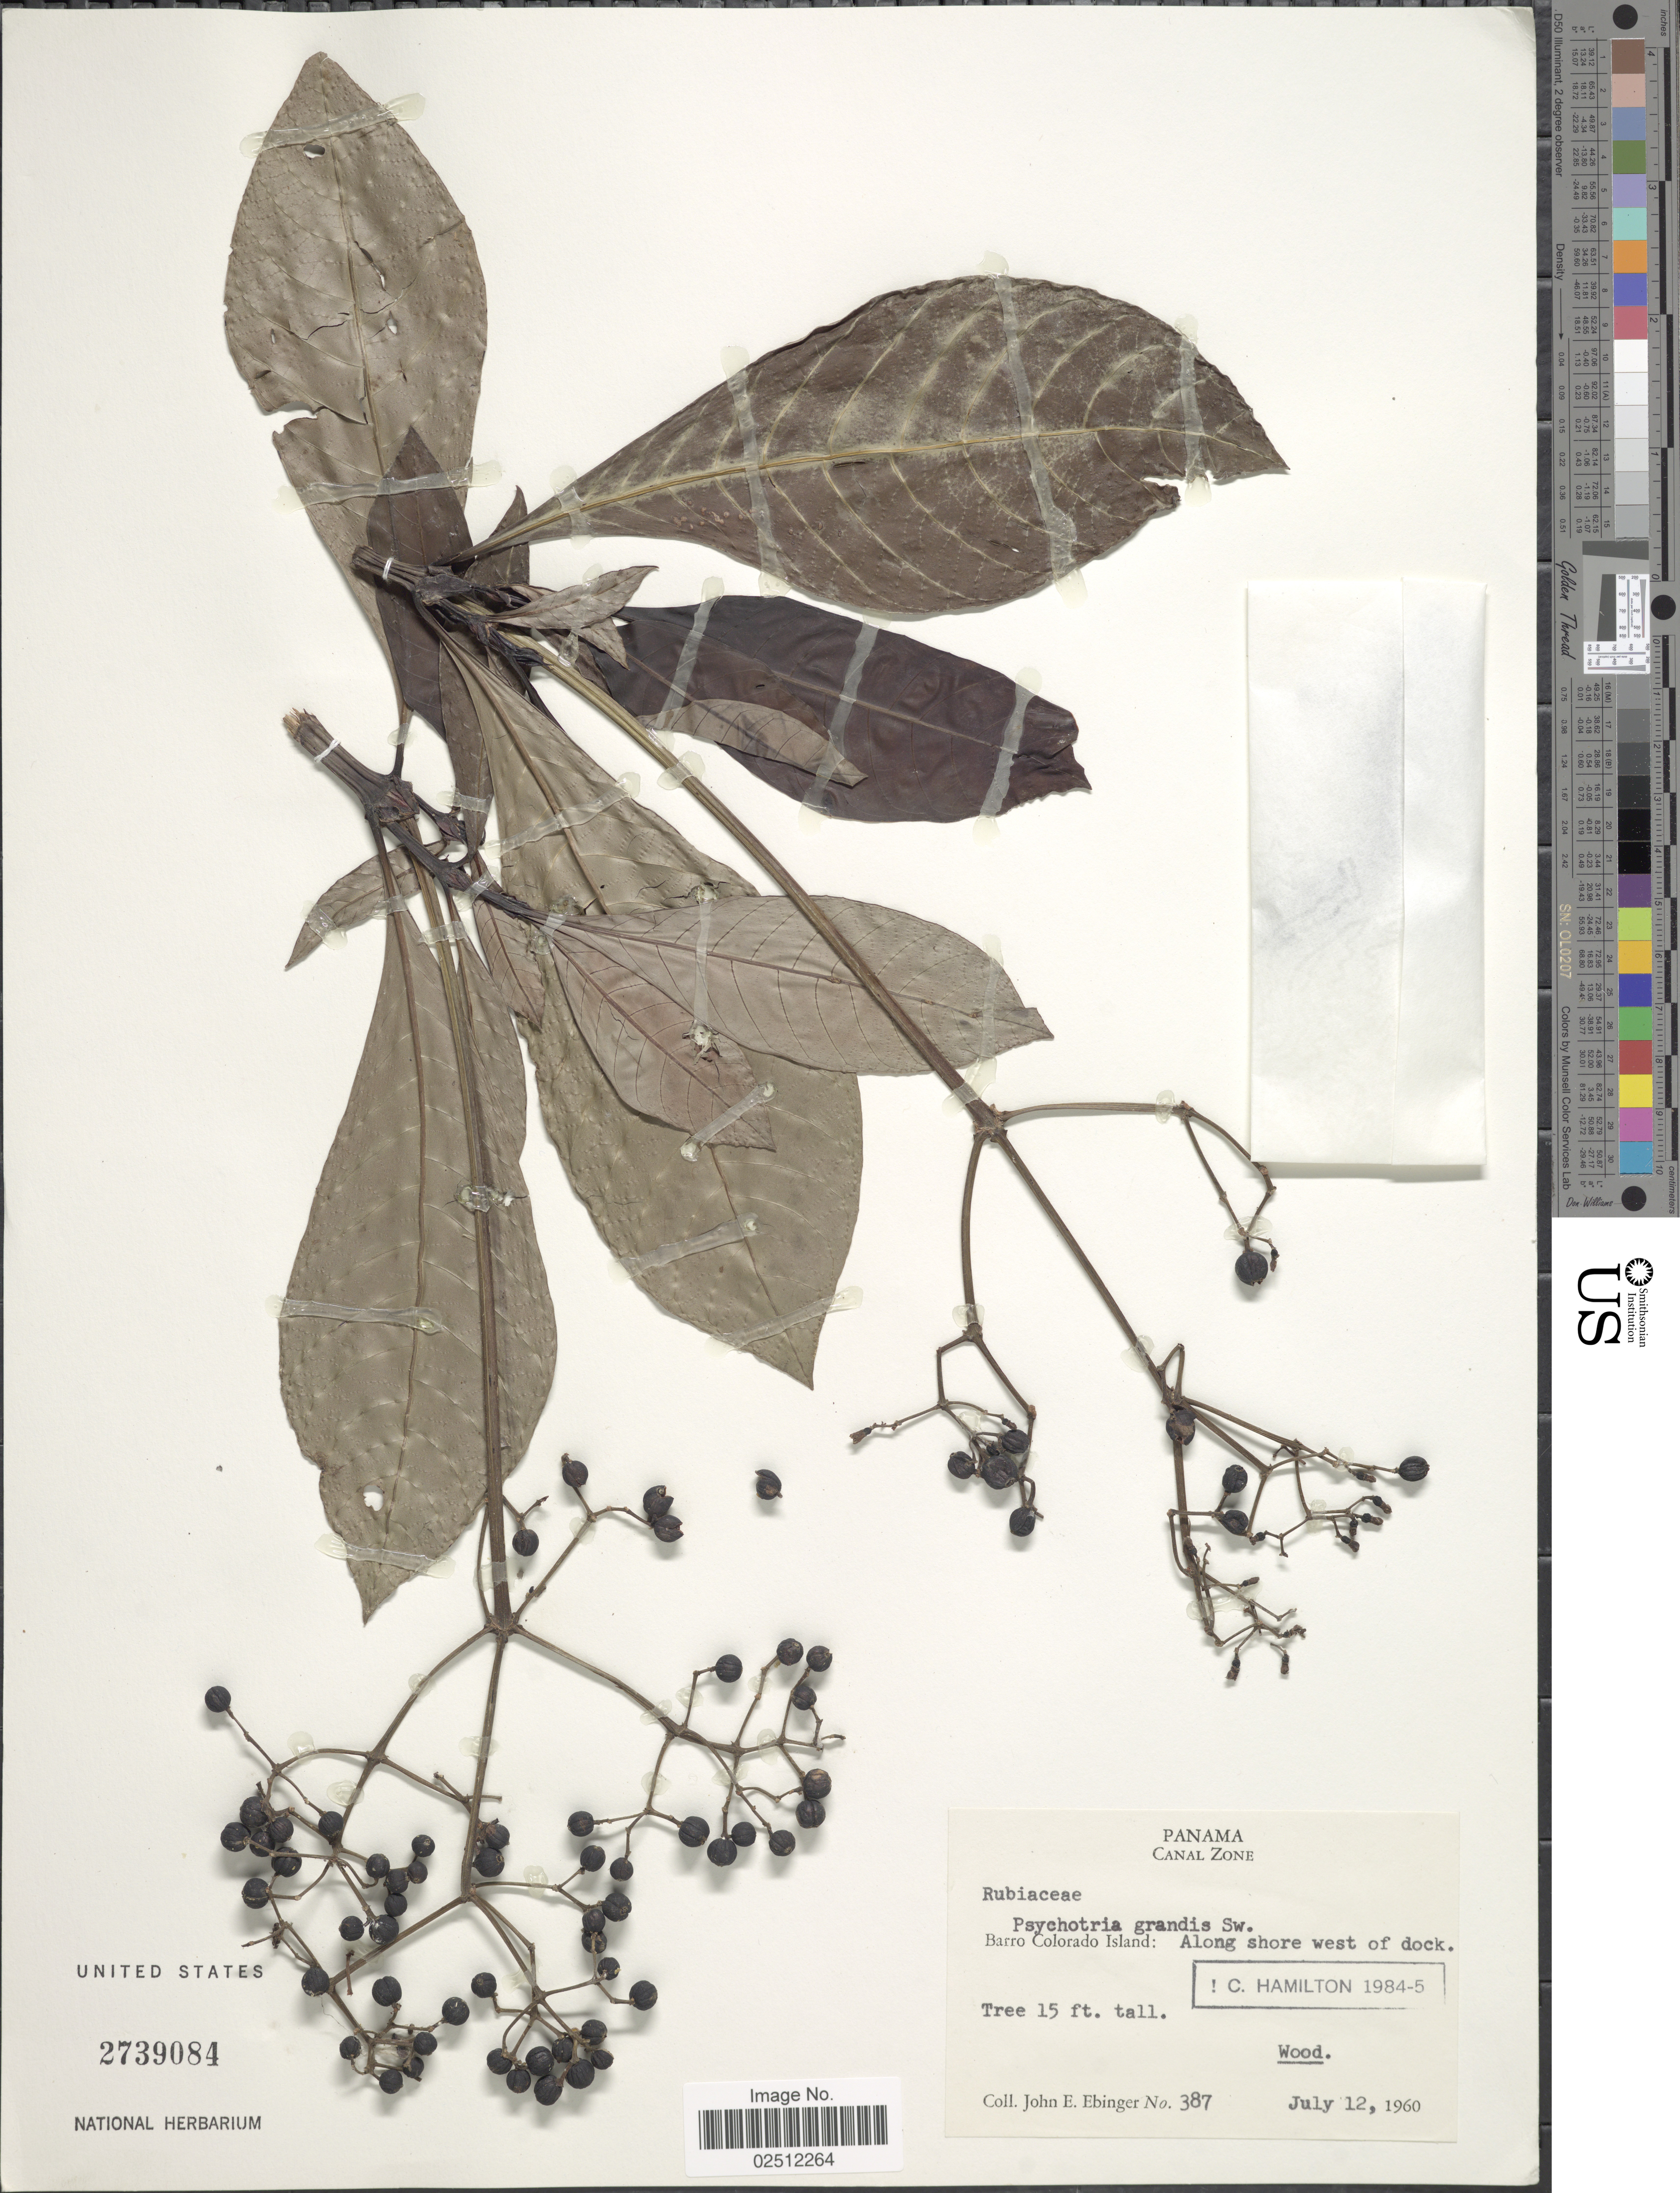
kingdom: Plantae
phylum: Tracheophyta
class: Magnoliopsida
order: Gentianales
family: Rubiaceae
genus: Psychotria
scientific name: Psychotria grandis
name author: Sw.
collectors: J. Ebinger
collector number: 387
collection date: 1960-07-12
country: Panama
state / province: Panamá Oeste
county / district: Canal Zone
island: Barro Colorado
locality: Canal Zone, Barro Colorado Island: Along shore west of dock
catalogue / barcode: US 2739084